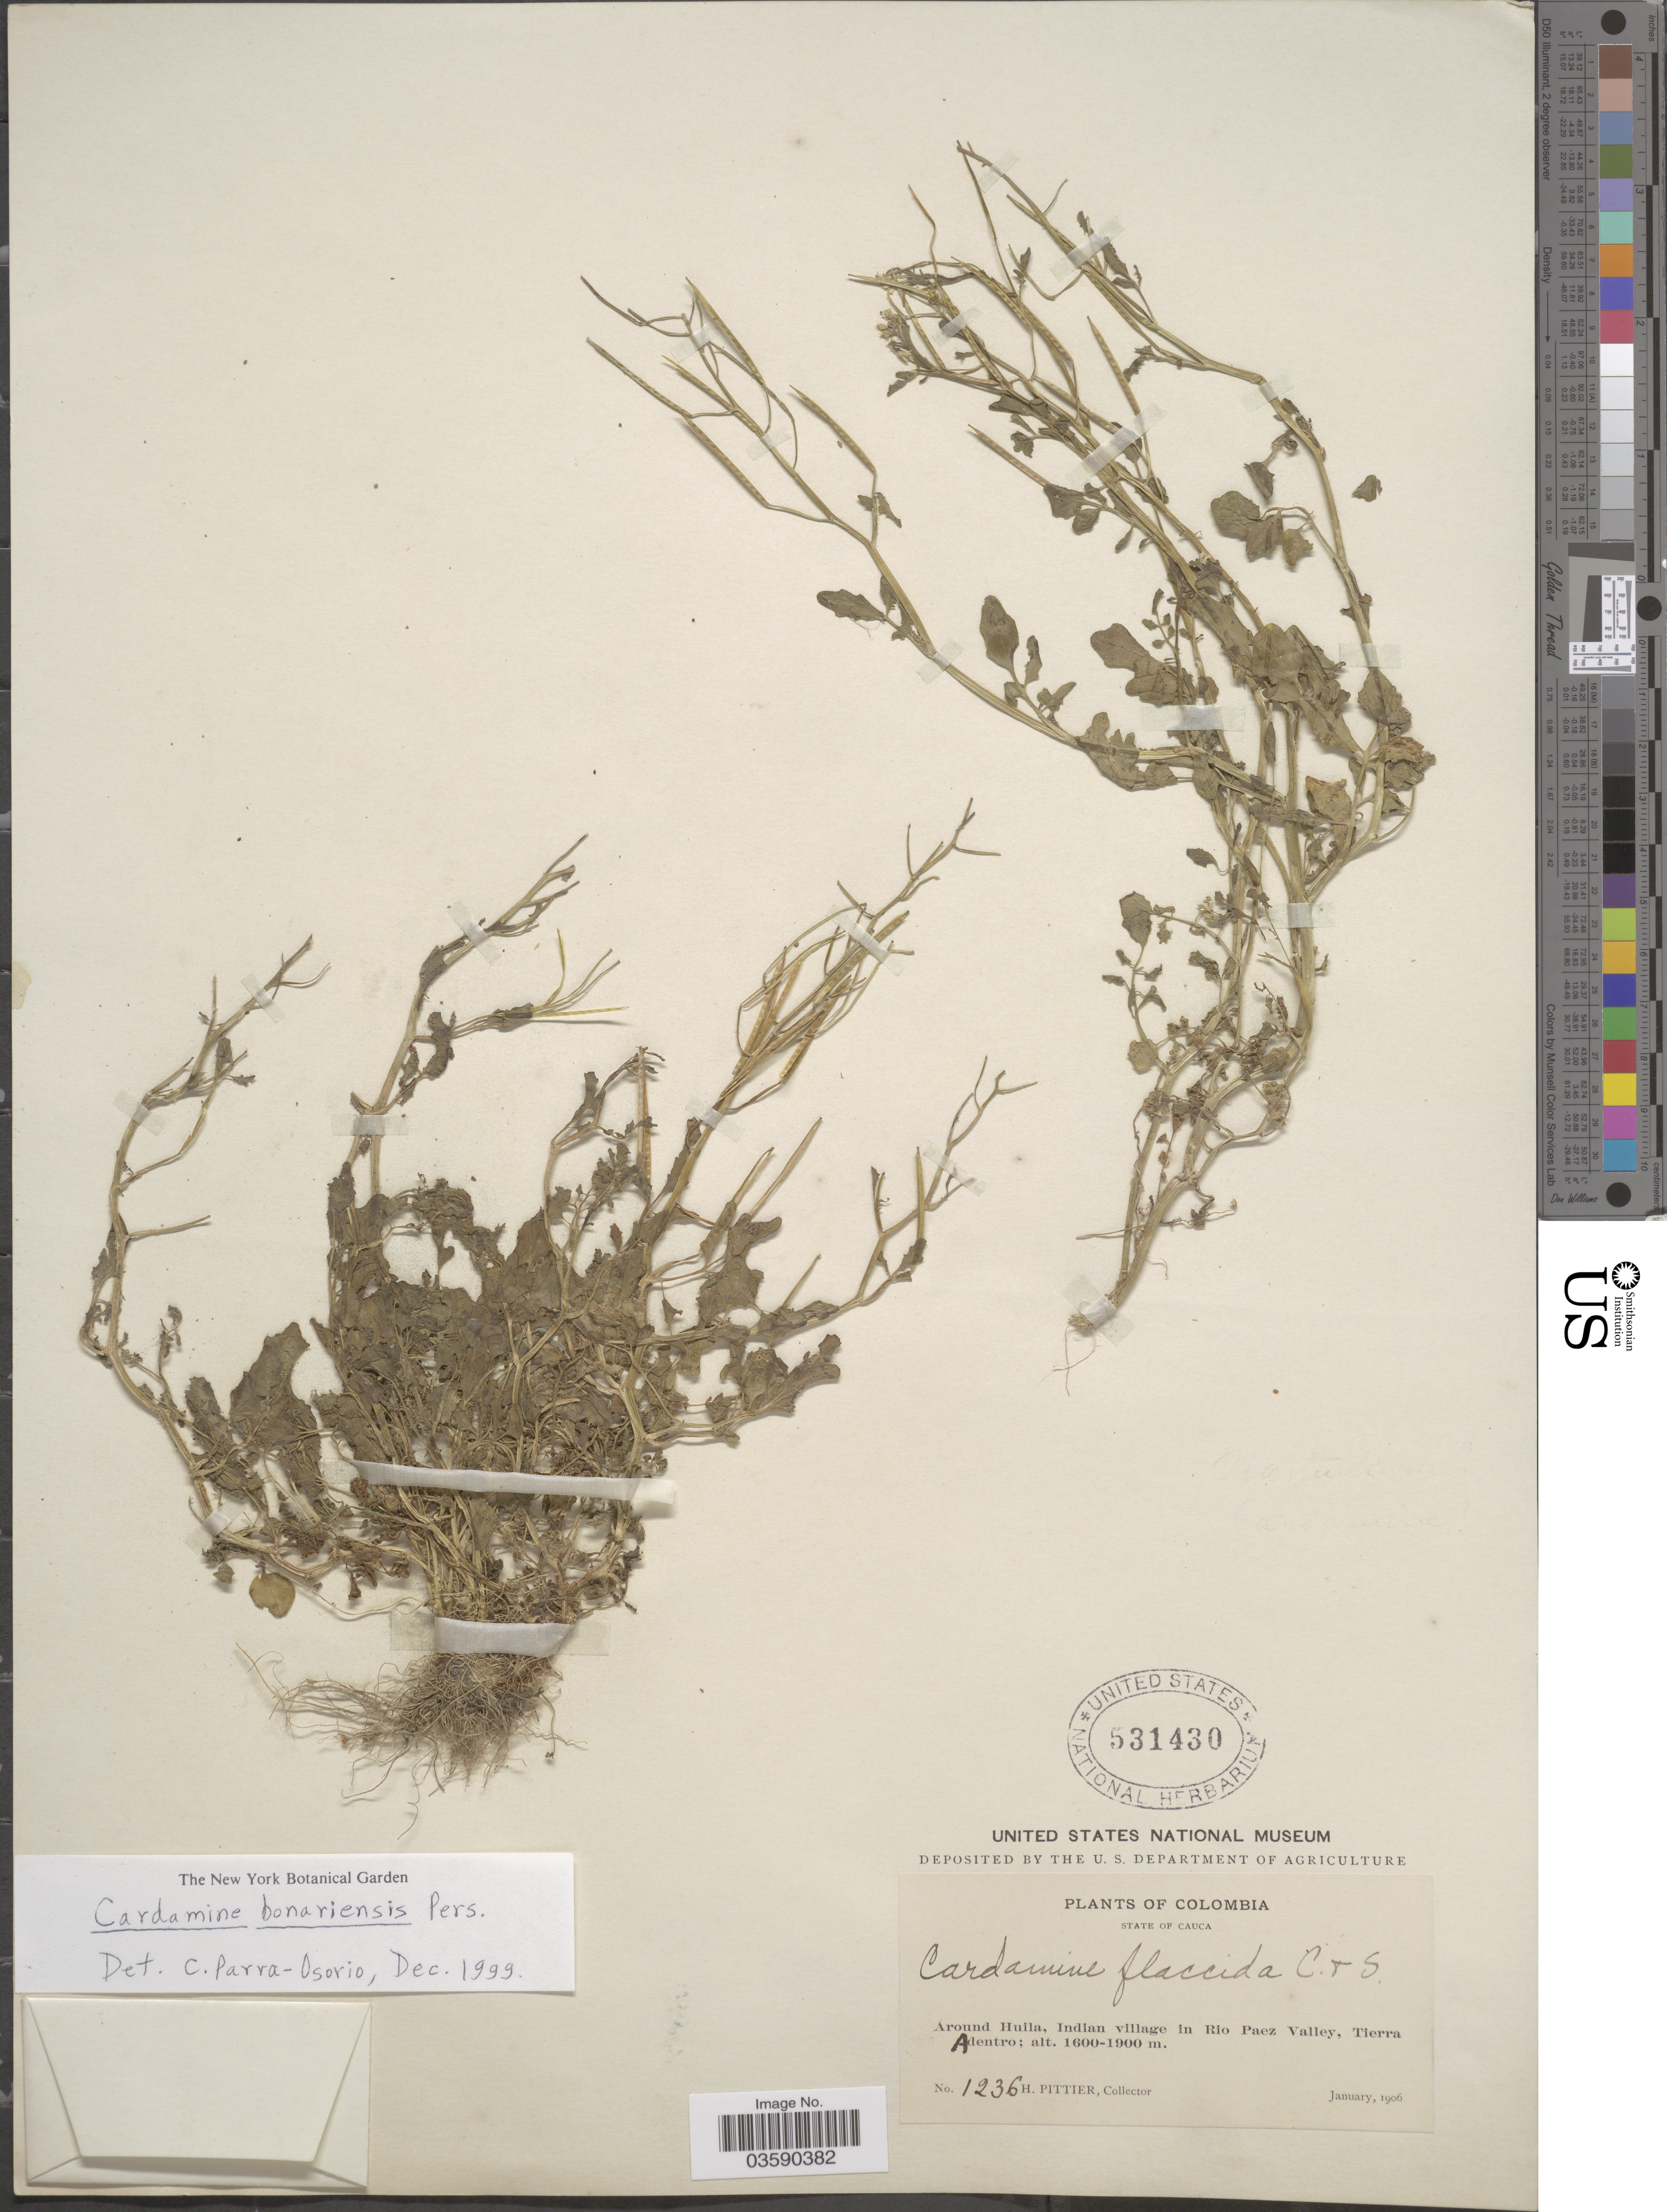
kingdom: Plantae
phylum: Tracheophyta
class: Magnoliopsida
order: Brassicales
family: Brassicaceae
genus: Cardamine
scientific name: Cardamine bonariensis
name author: Pers.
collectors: H. F. Pittier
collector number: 1236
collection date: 1906-01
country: Colombia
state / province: Cauca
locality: Around Huila, Indian village in Rio Paez Valley, Tierra Adentro.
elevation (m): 1600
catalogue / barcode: US 531430